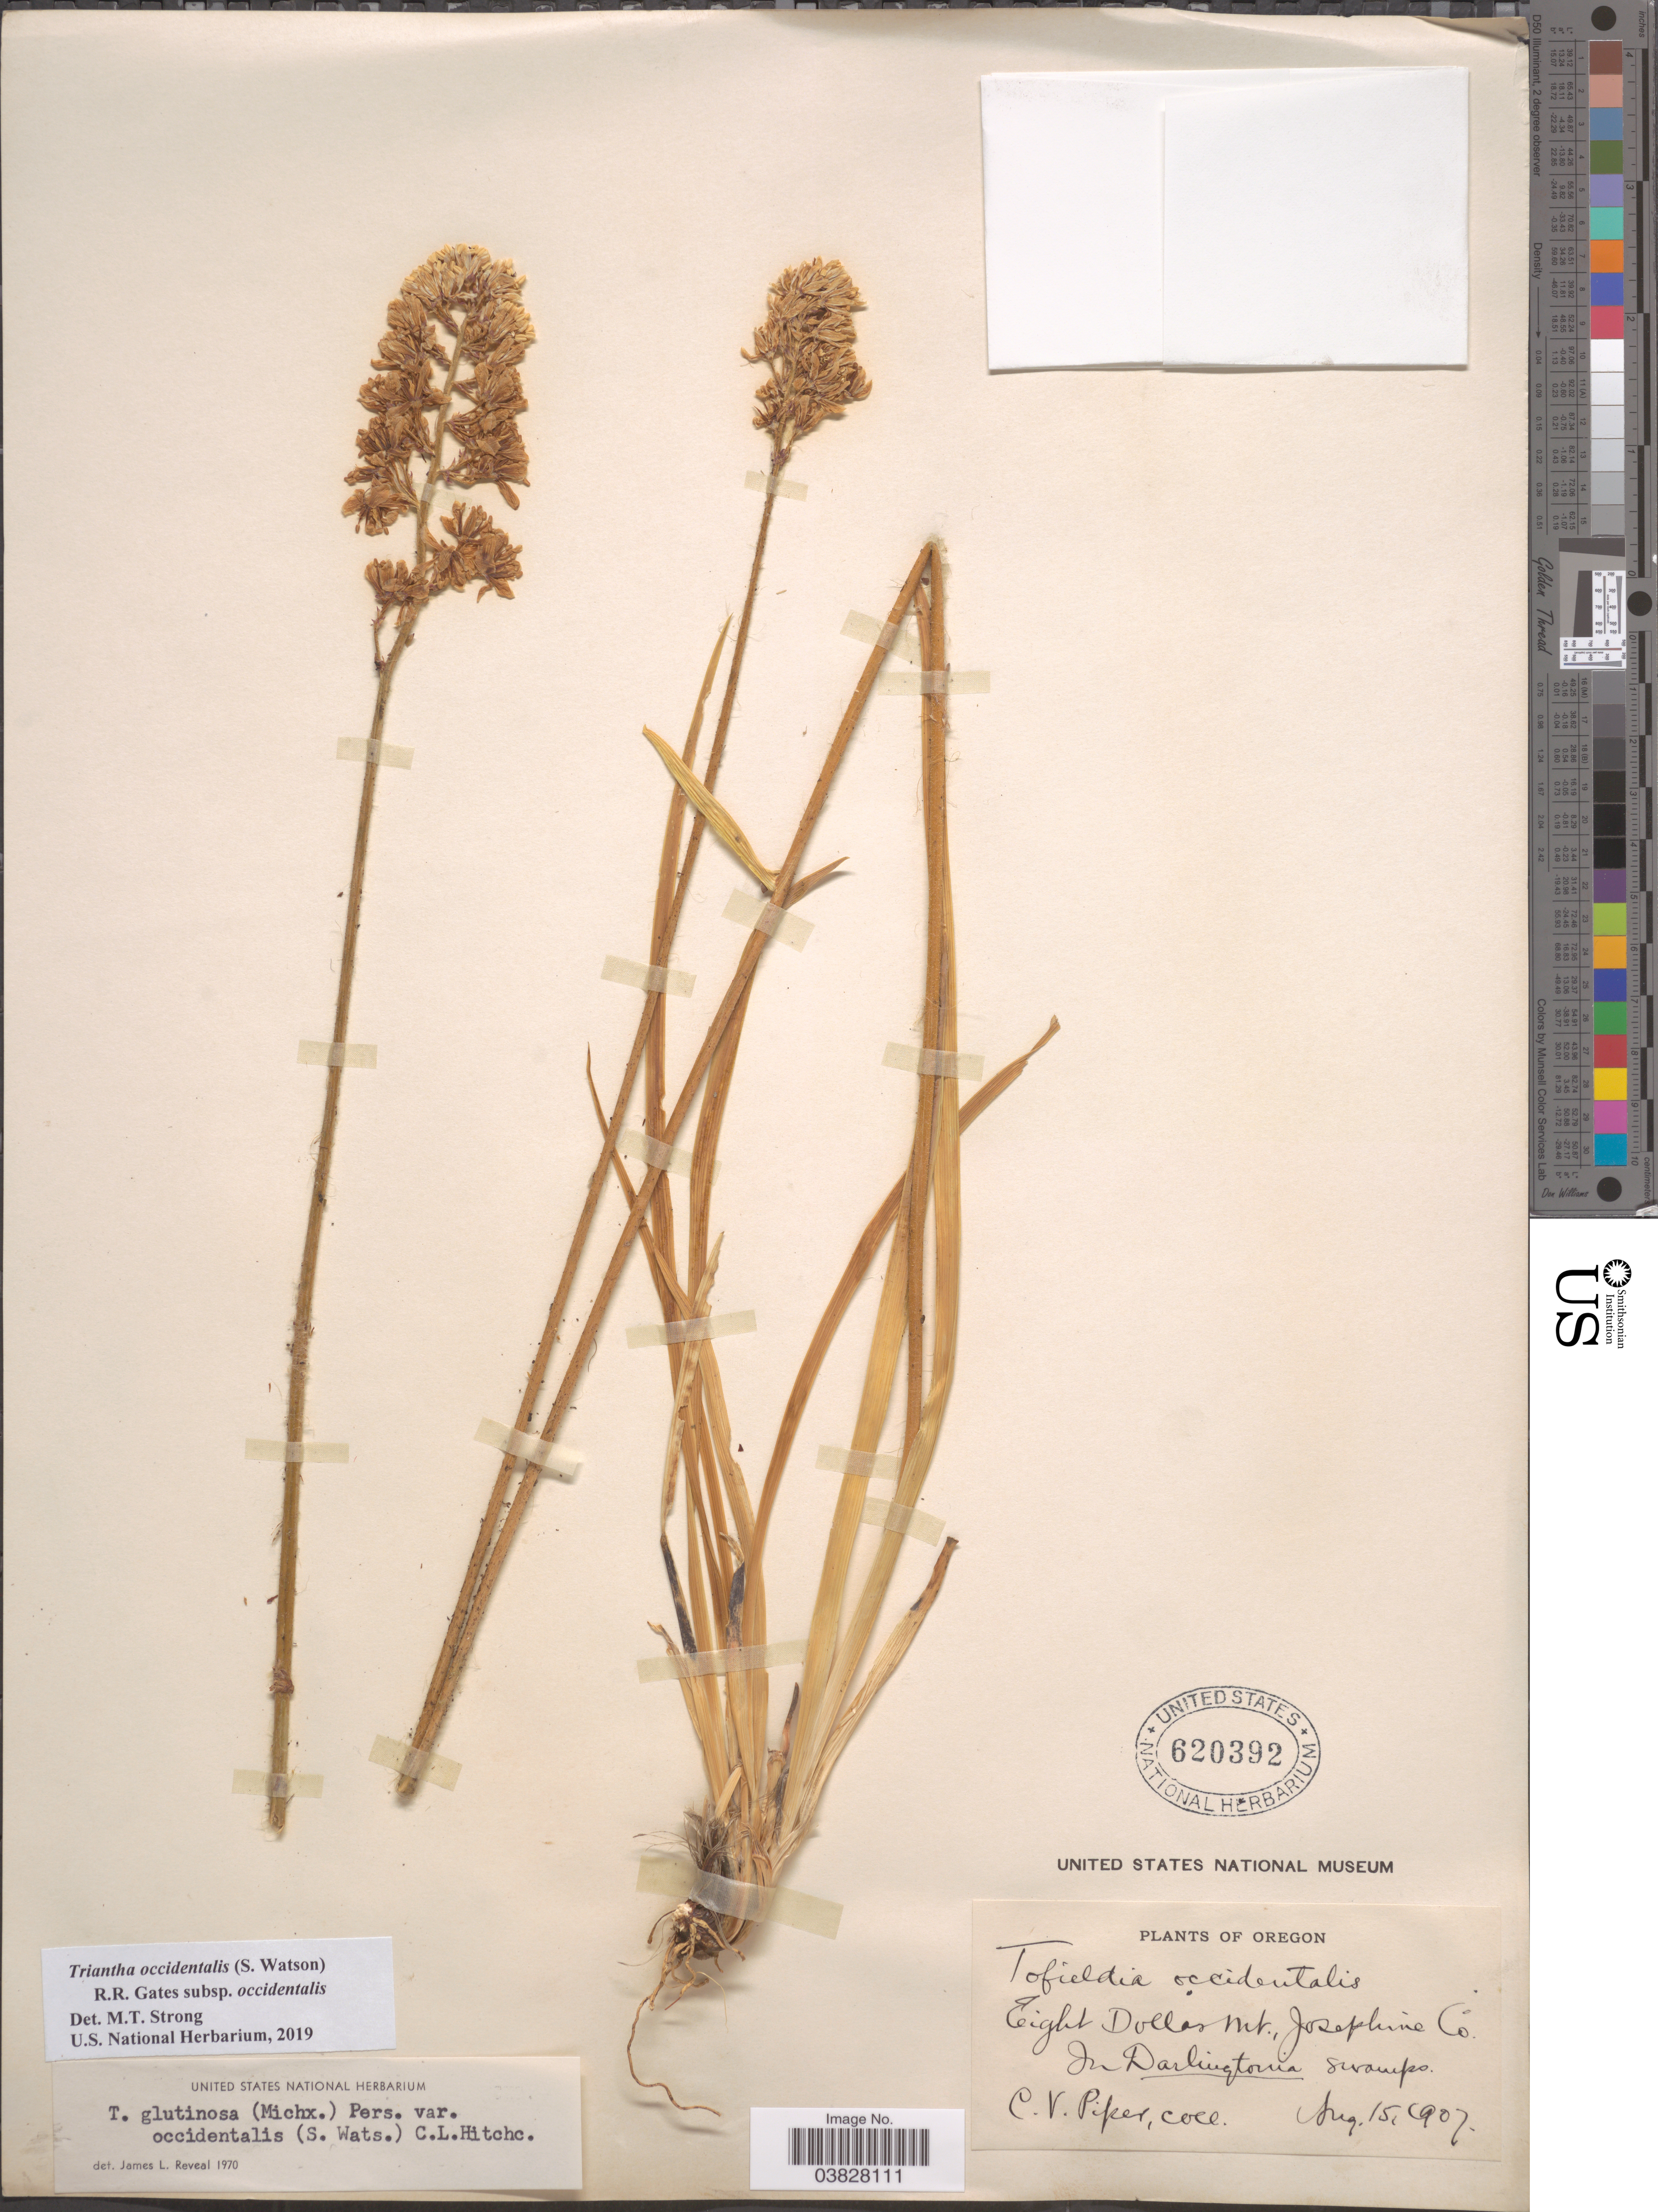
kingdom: Plantae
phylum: Tracheophyta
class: Liliopsida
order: Alismatales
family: Tofieldiaceae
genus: Triantha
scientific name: Triantha occidentalis subsp. occidentalis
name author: (S. Watson) R.R. Gates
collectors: C. V. Piper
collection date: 1907-08-15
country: United States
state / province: Oregon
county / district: Josephine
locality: Eight Dollar Mt., Josephine Co.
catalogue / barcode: US 620392